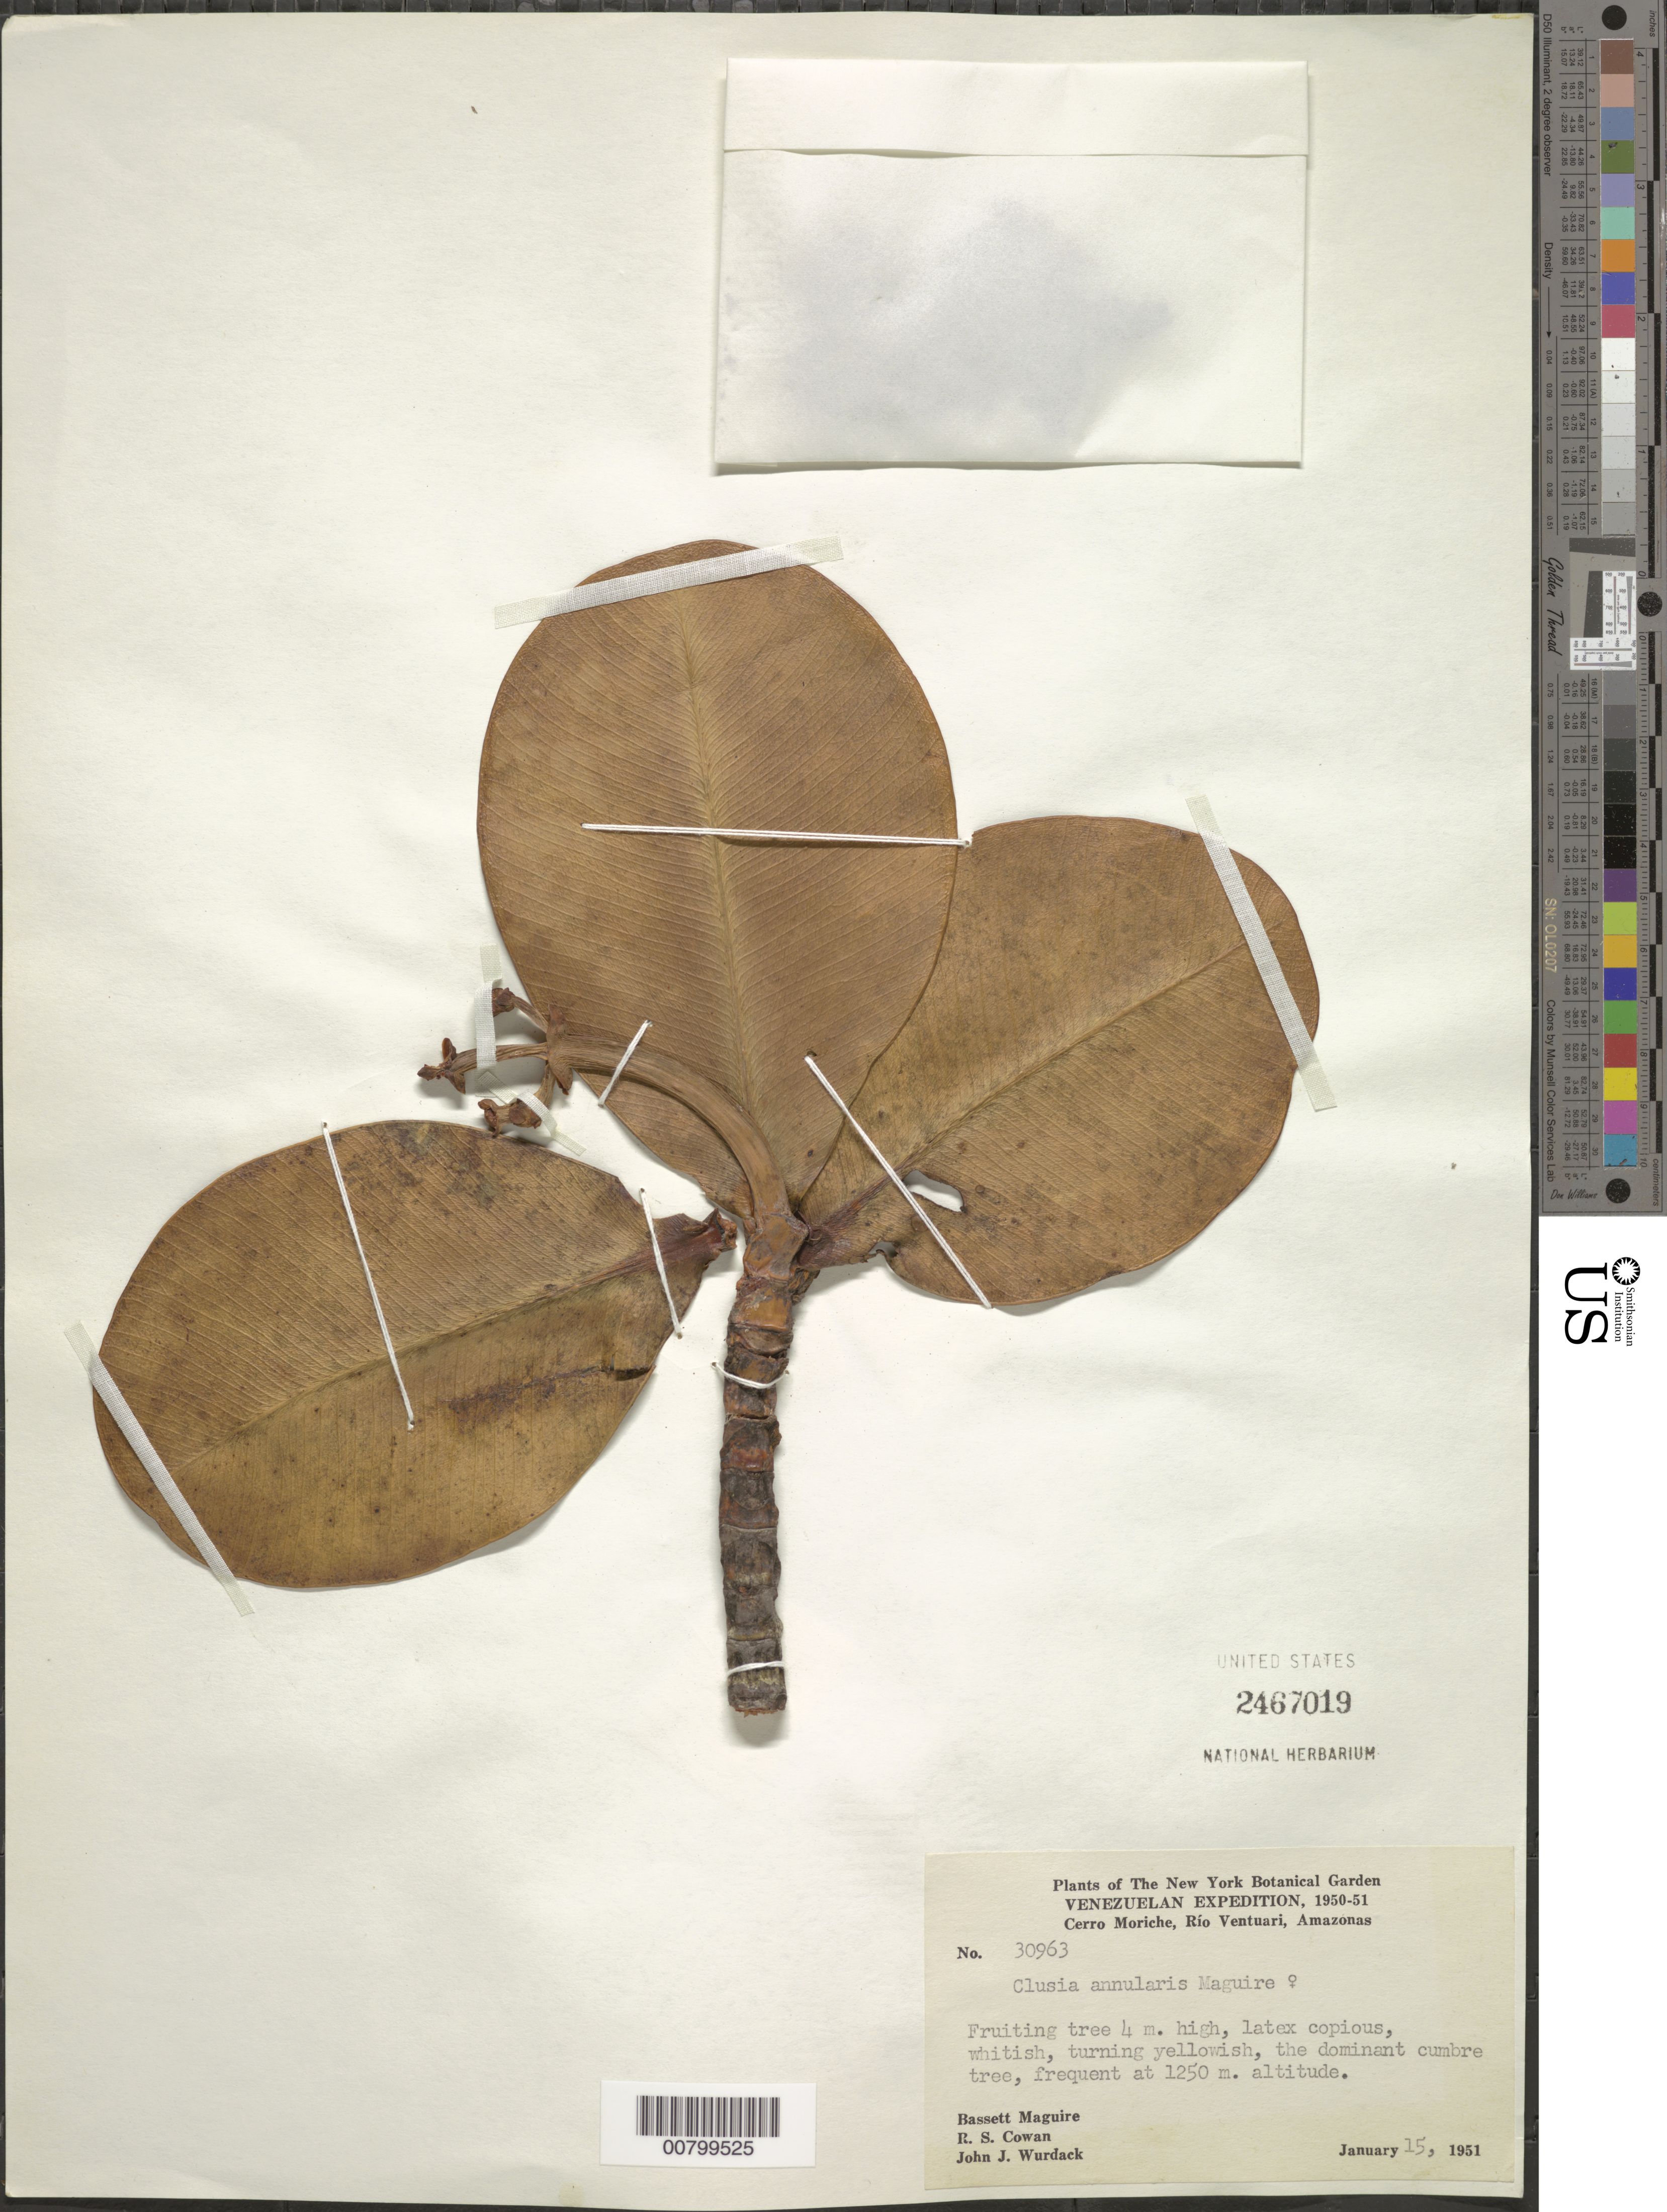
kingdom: Plantae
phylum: Tracheophyta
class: Magnoliopsida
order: Malpighiales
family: Clusiaceae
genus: Clusia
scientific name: Clusia annularis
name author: Maguire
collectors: B. Maguire, R. S. Cowan & J. J. Wurdack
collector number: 30963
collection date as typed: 15-Jan-51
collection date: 1951-01-15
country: Venezuela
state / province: Amazonas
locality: Cerro Moriche, Río Ventuari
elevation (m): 1250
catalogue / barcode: US 2467019